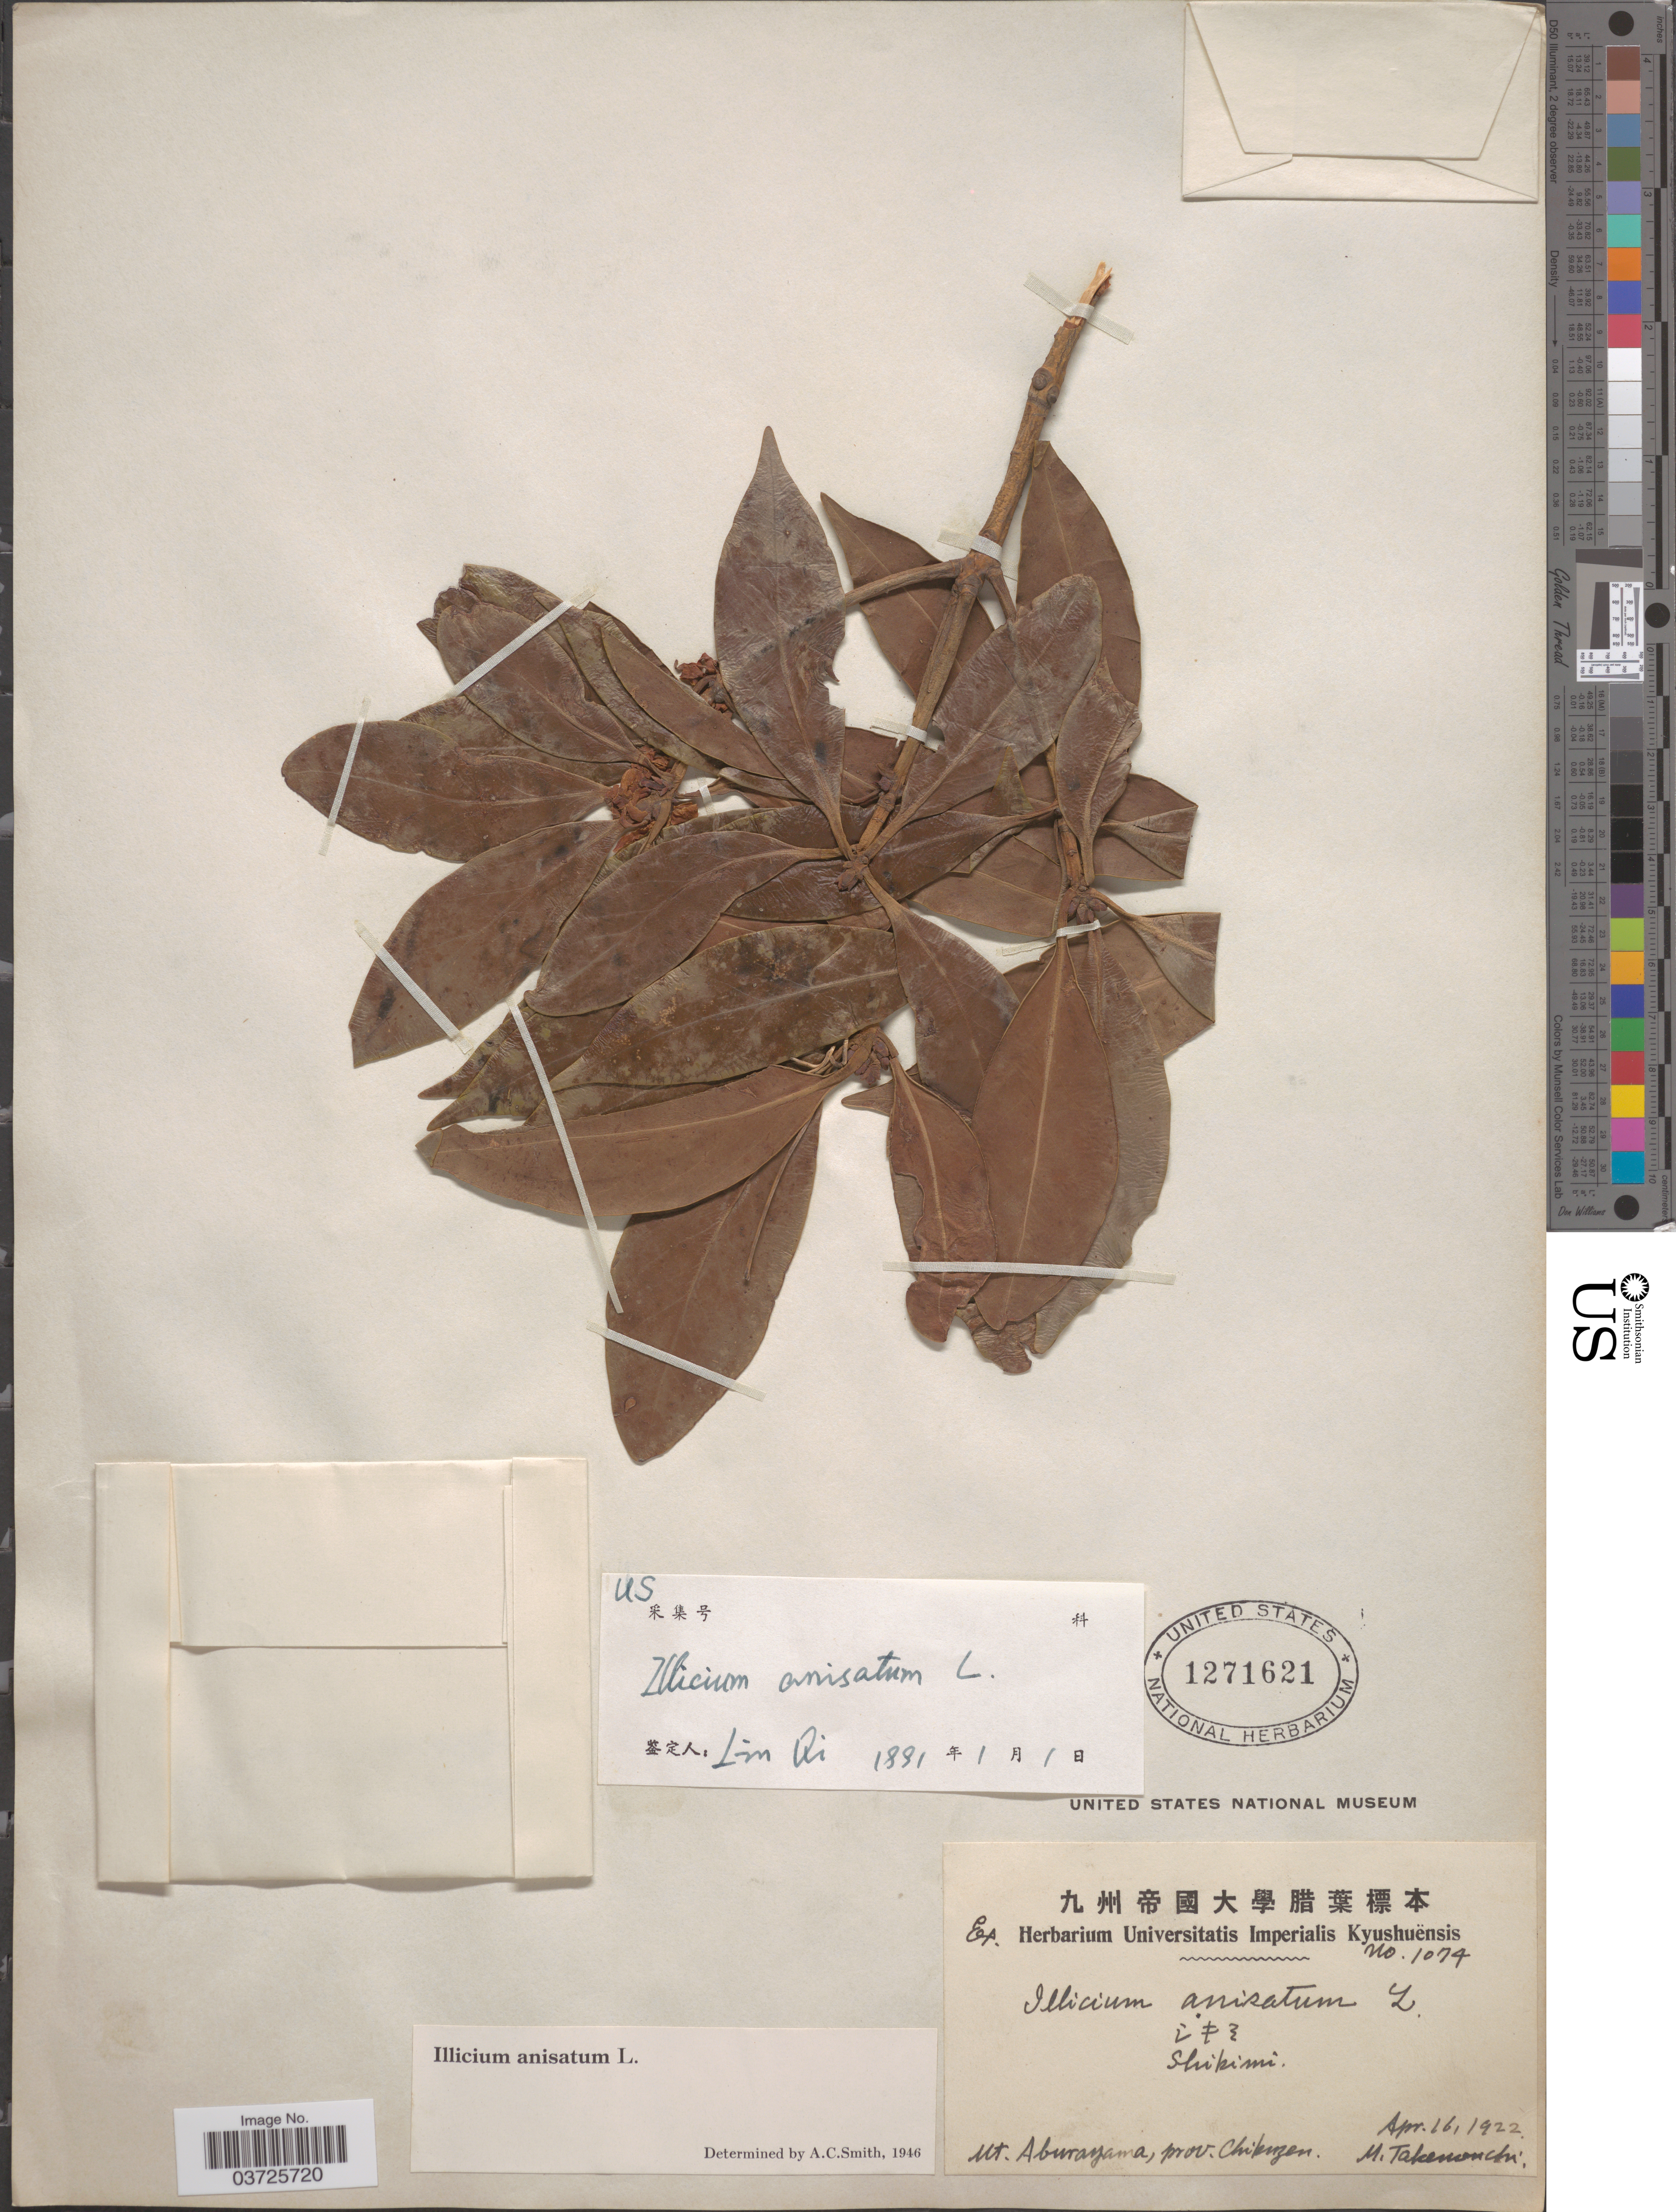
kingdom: Plantae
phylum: Tracheophyta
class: Magnoliopsida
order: Austrobaileyales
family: Schisandraceae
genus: Illicium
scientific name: Illicium anisatum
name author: L.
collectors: M. Takenonchi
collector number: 1074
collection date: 1922-04-16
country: Japan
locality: Mt. Aburayama, prov. Chikuzen.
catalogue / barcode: US 1271621